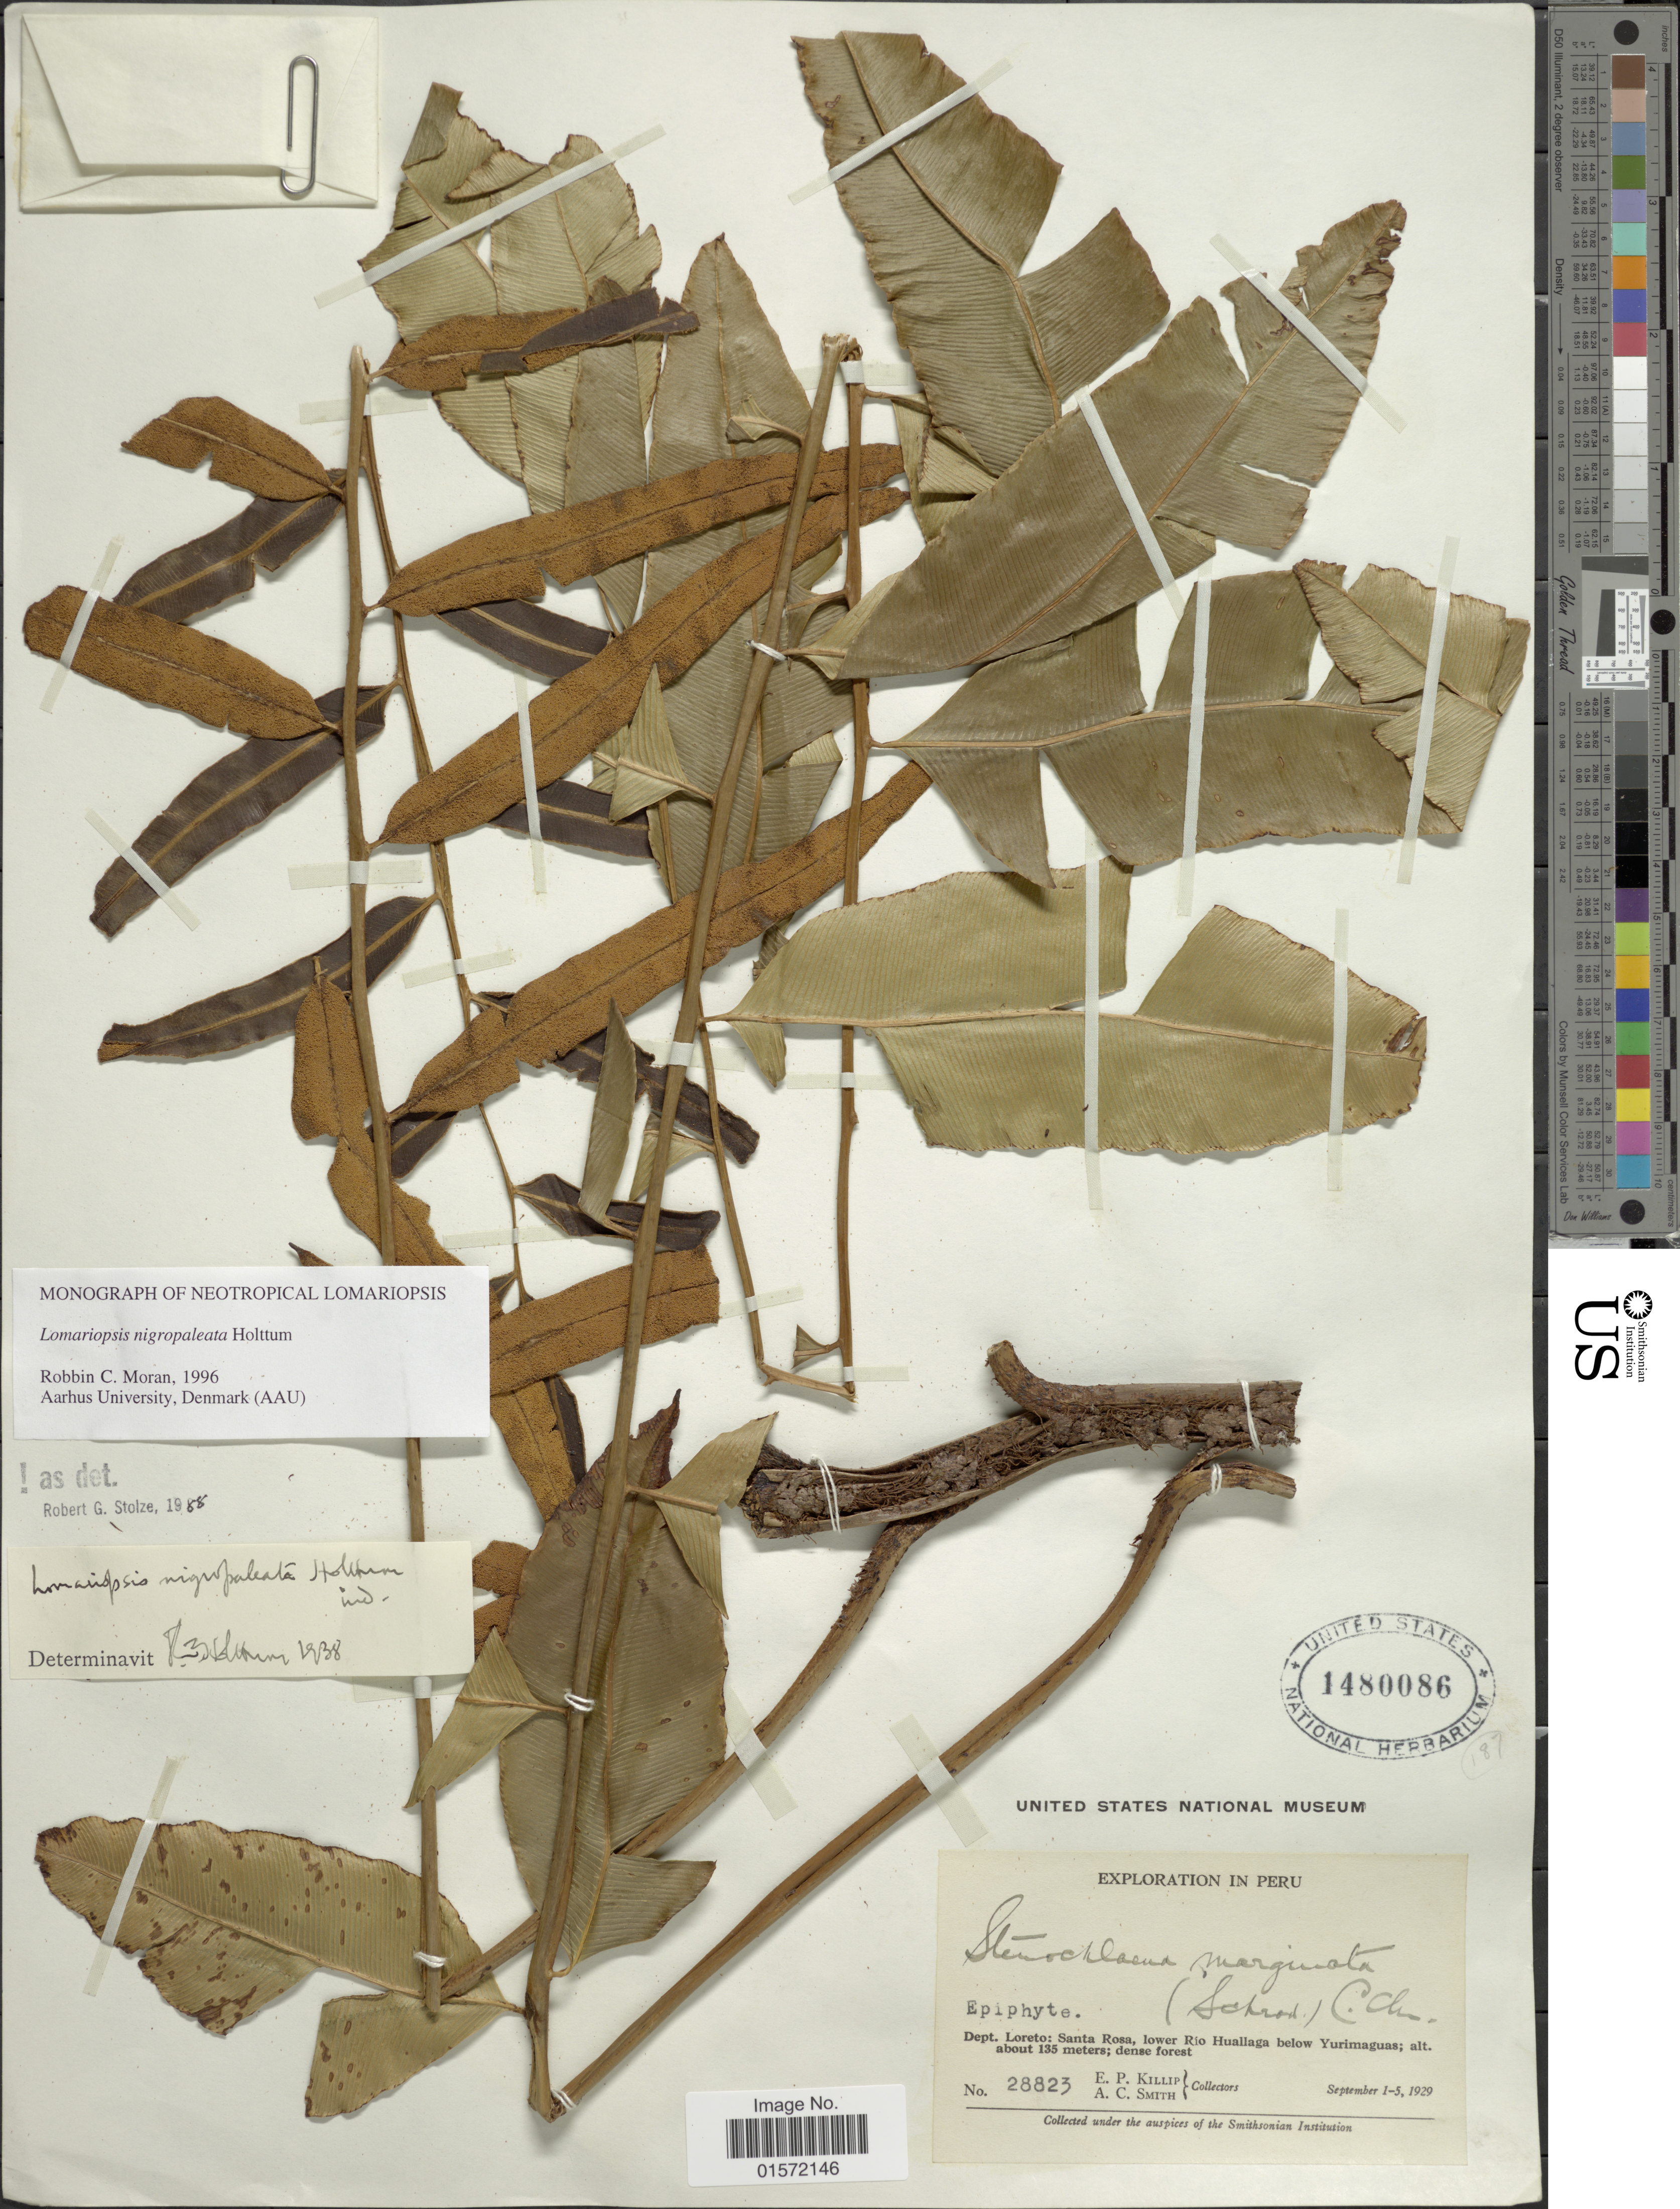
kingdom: Plantae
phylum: Tracheophyta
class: Polypodiopsida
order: Polypodiales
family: Lomariopsidaceae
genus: Lomariopsis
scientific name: Lomariopsis nigropaleata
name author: Holttum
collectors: E. P. Killip & A. C. Smith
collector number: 28823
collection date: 1929-09-01/1929-09-05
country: Peru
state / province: Loreto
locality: Santa Rosa, lower Rio Huallaga below Yurimaguas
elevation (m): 135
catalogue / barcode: US 1480086